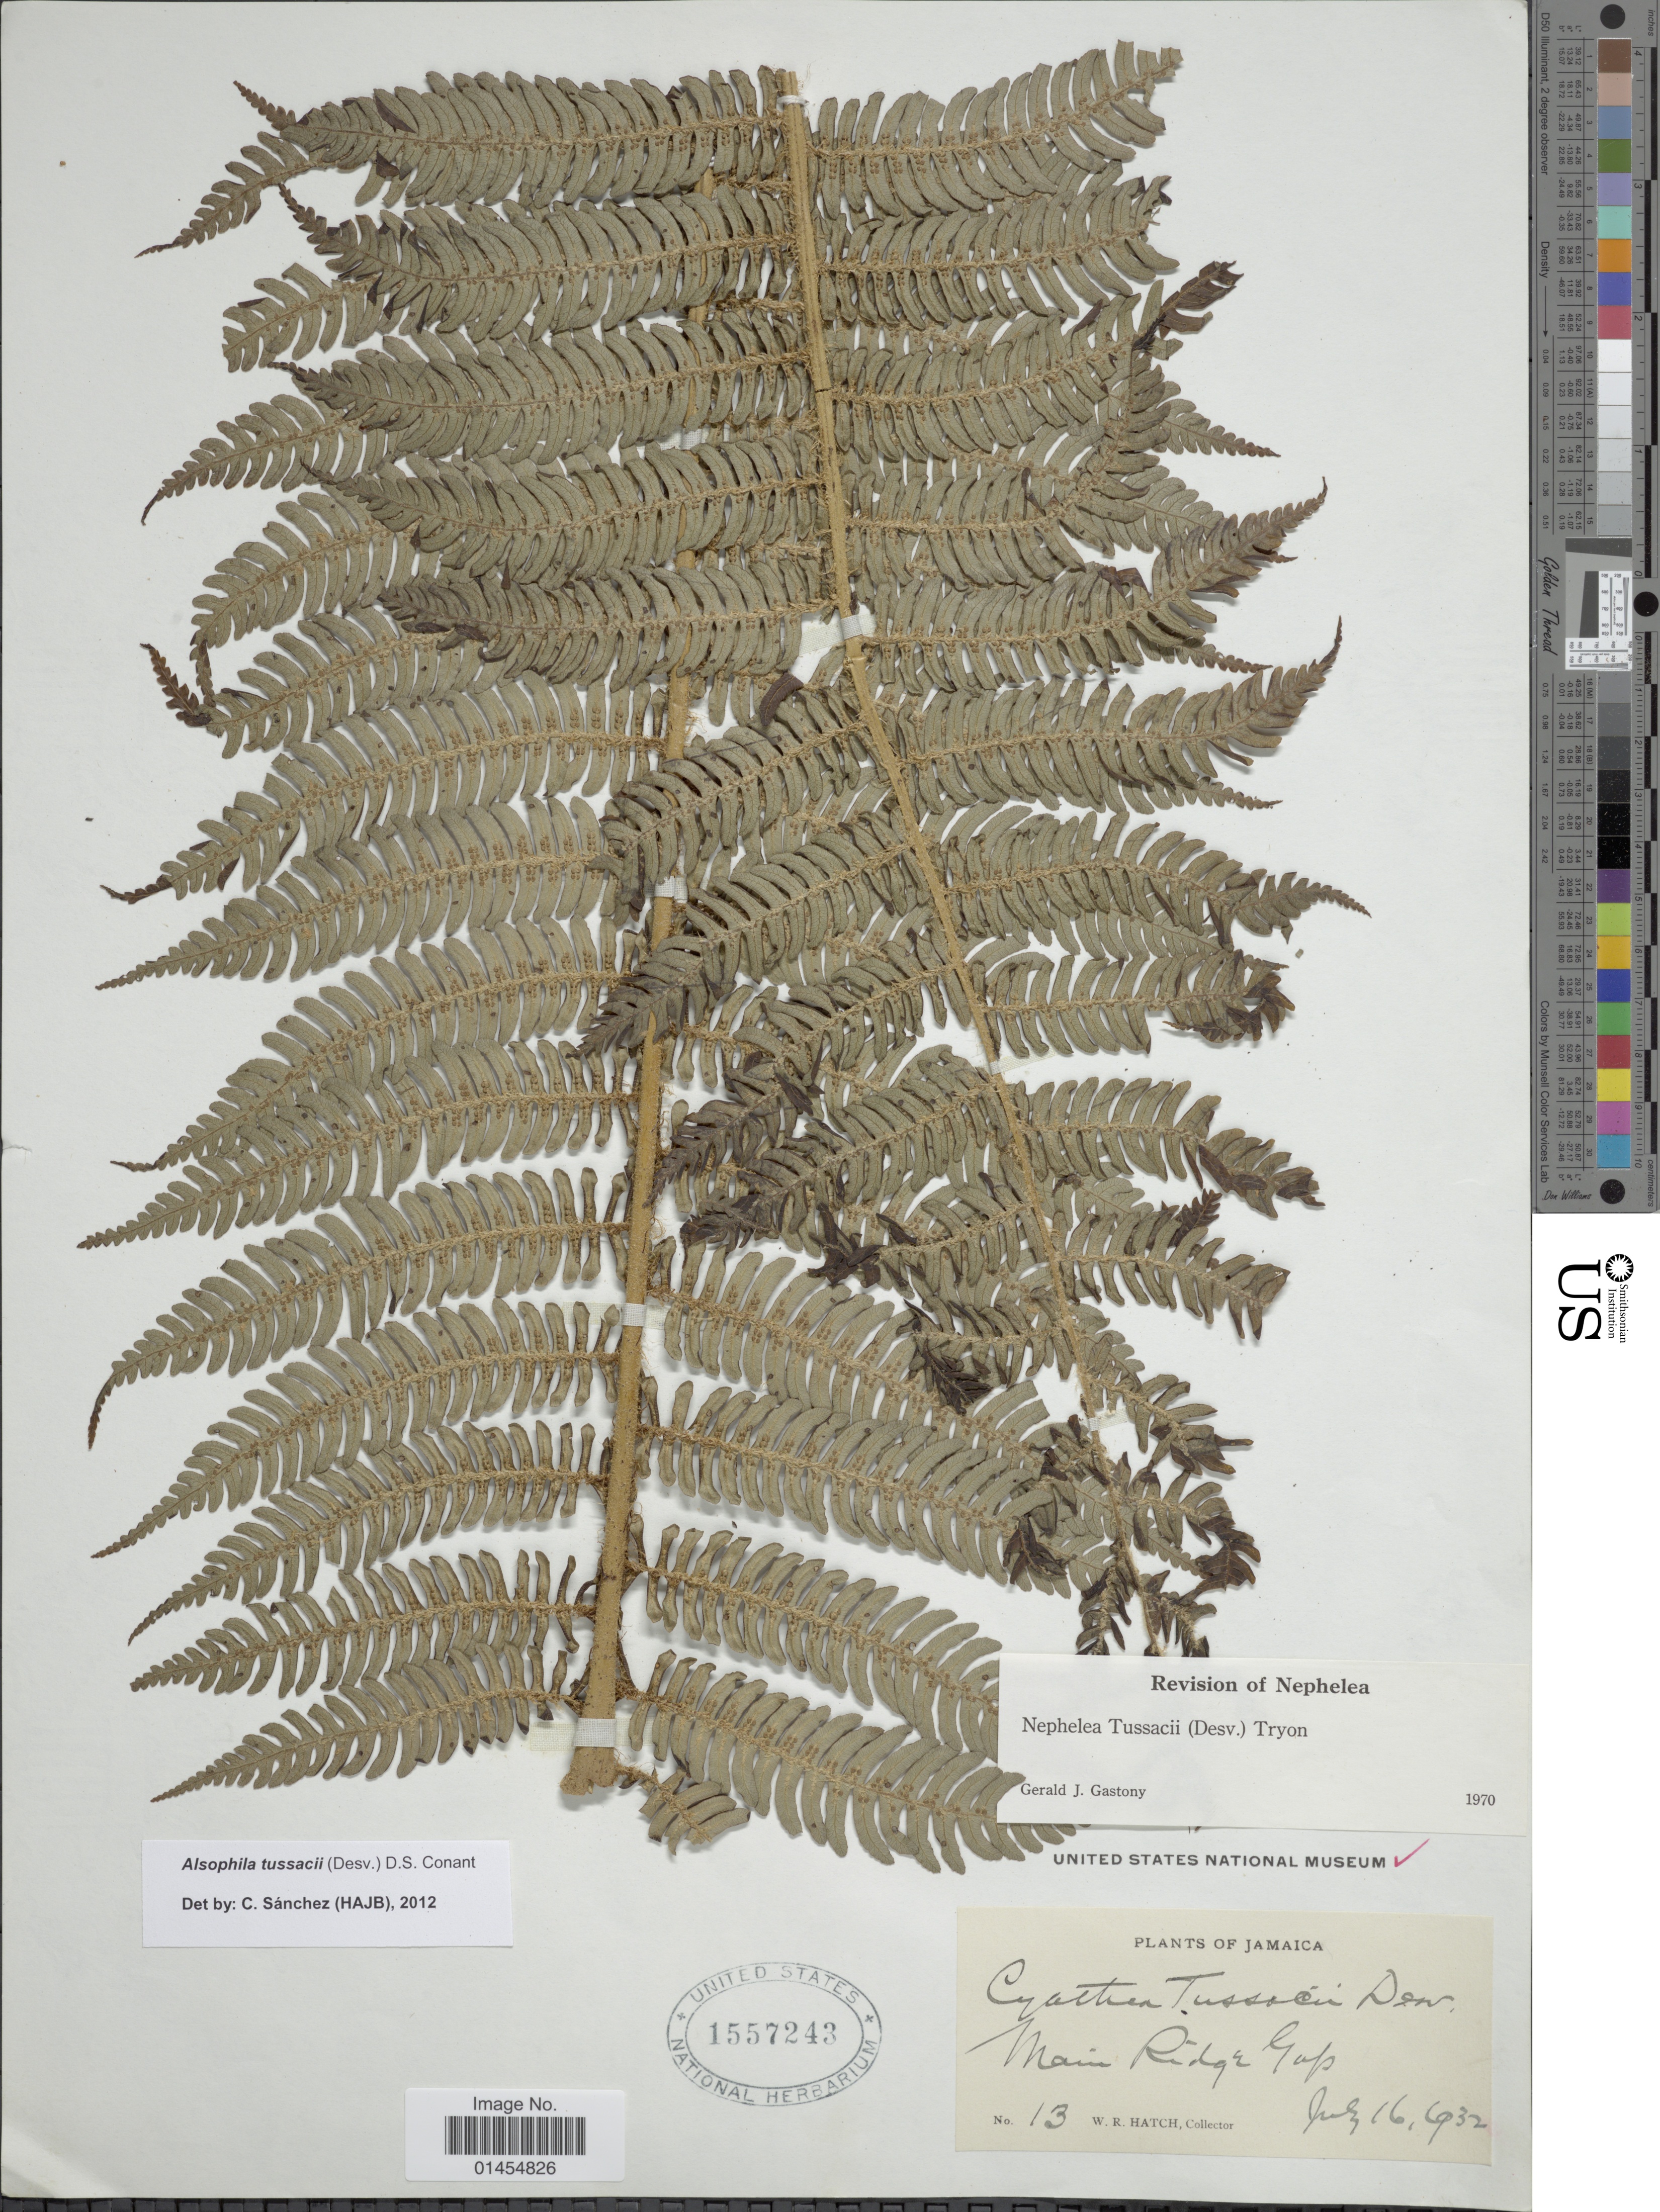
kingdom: Plantae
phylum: Tracheophyta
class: Polypodiopsida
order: Cyatheales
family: Cyatheaceae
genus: Alsophila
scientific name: Alsophila tussacii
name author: (Desv.) D.S. Conant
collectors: W. Hatch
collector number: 13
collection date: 1932-07-16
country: Jamaica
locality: Main REidge Gap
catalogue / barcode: US 1557243